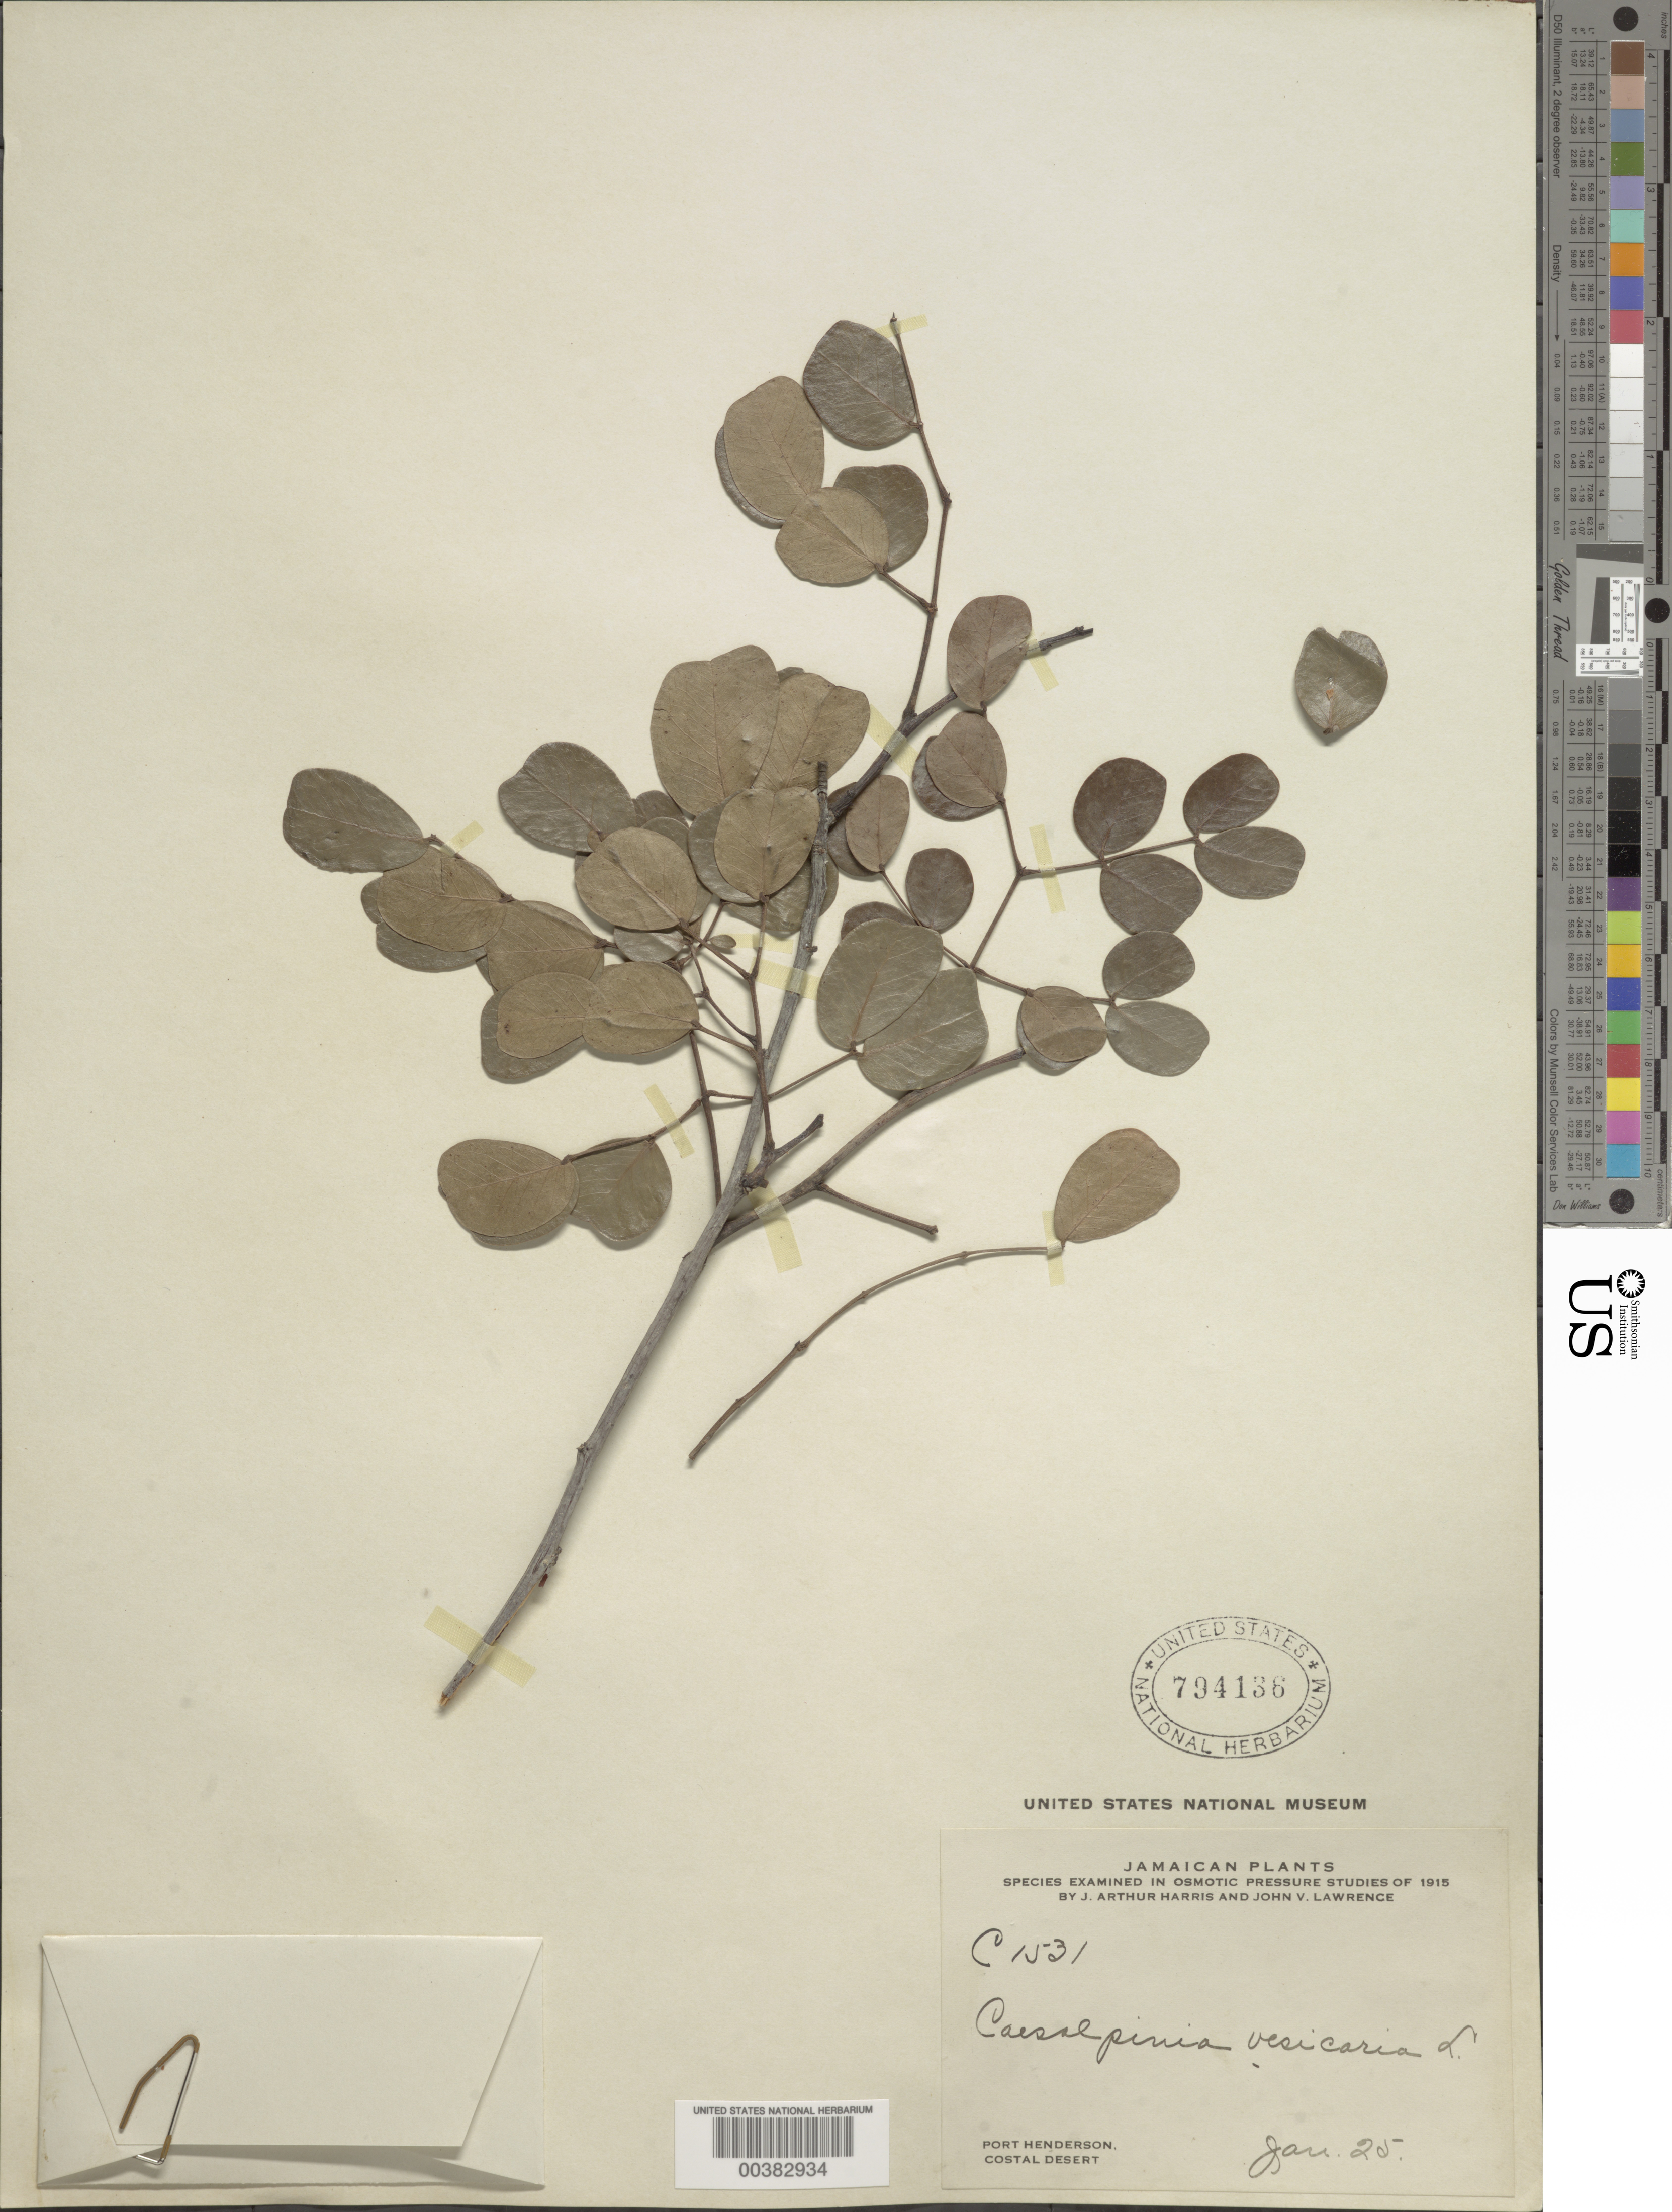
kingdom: Plantae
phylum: Tracheophyta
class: Magnoliopsida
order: Fabales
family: Fabaceae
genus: Tara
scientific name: Tara vesicaria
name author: (L.) Molinari et al.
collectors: J. A. Harris & J. Lawrence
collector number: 1531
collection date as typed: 25 Jan 1915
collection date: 1915-01-25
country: Jamaica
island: Greater Antilles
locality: Port henderson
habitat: Coastal desert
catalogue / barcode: US 794136